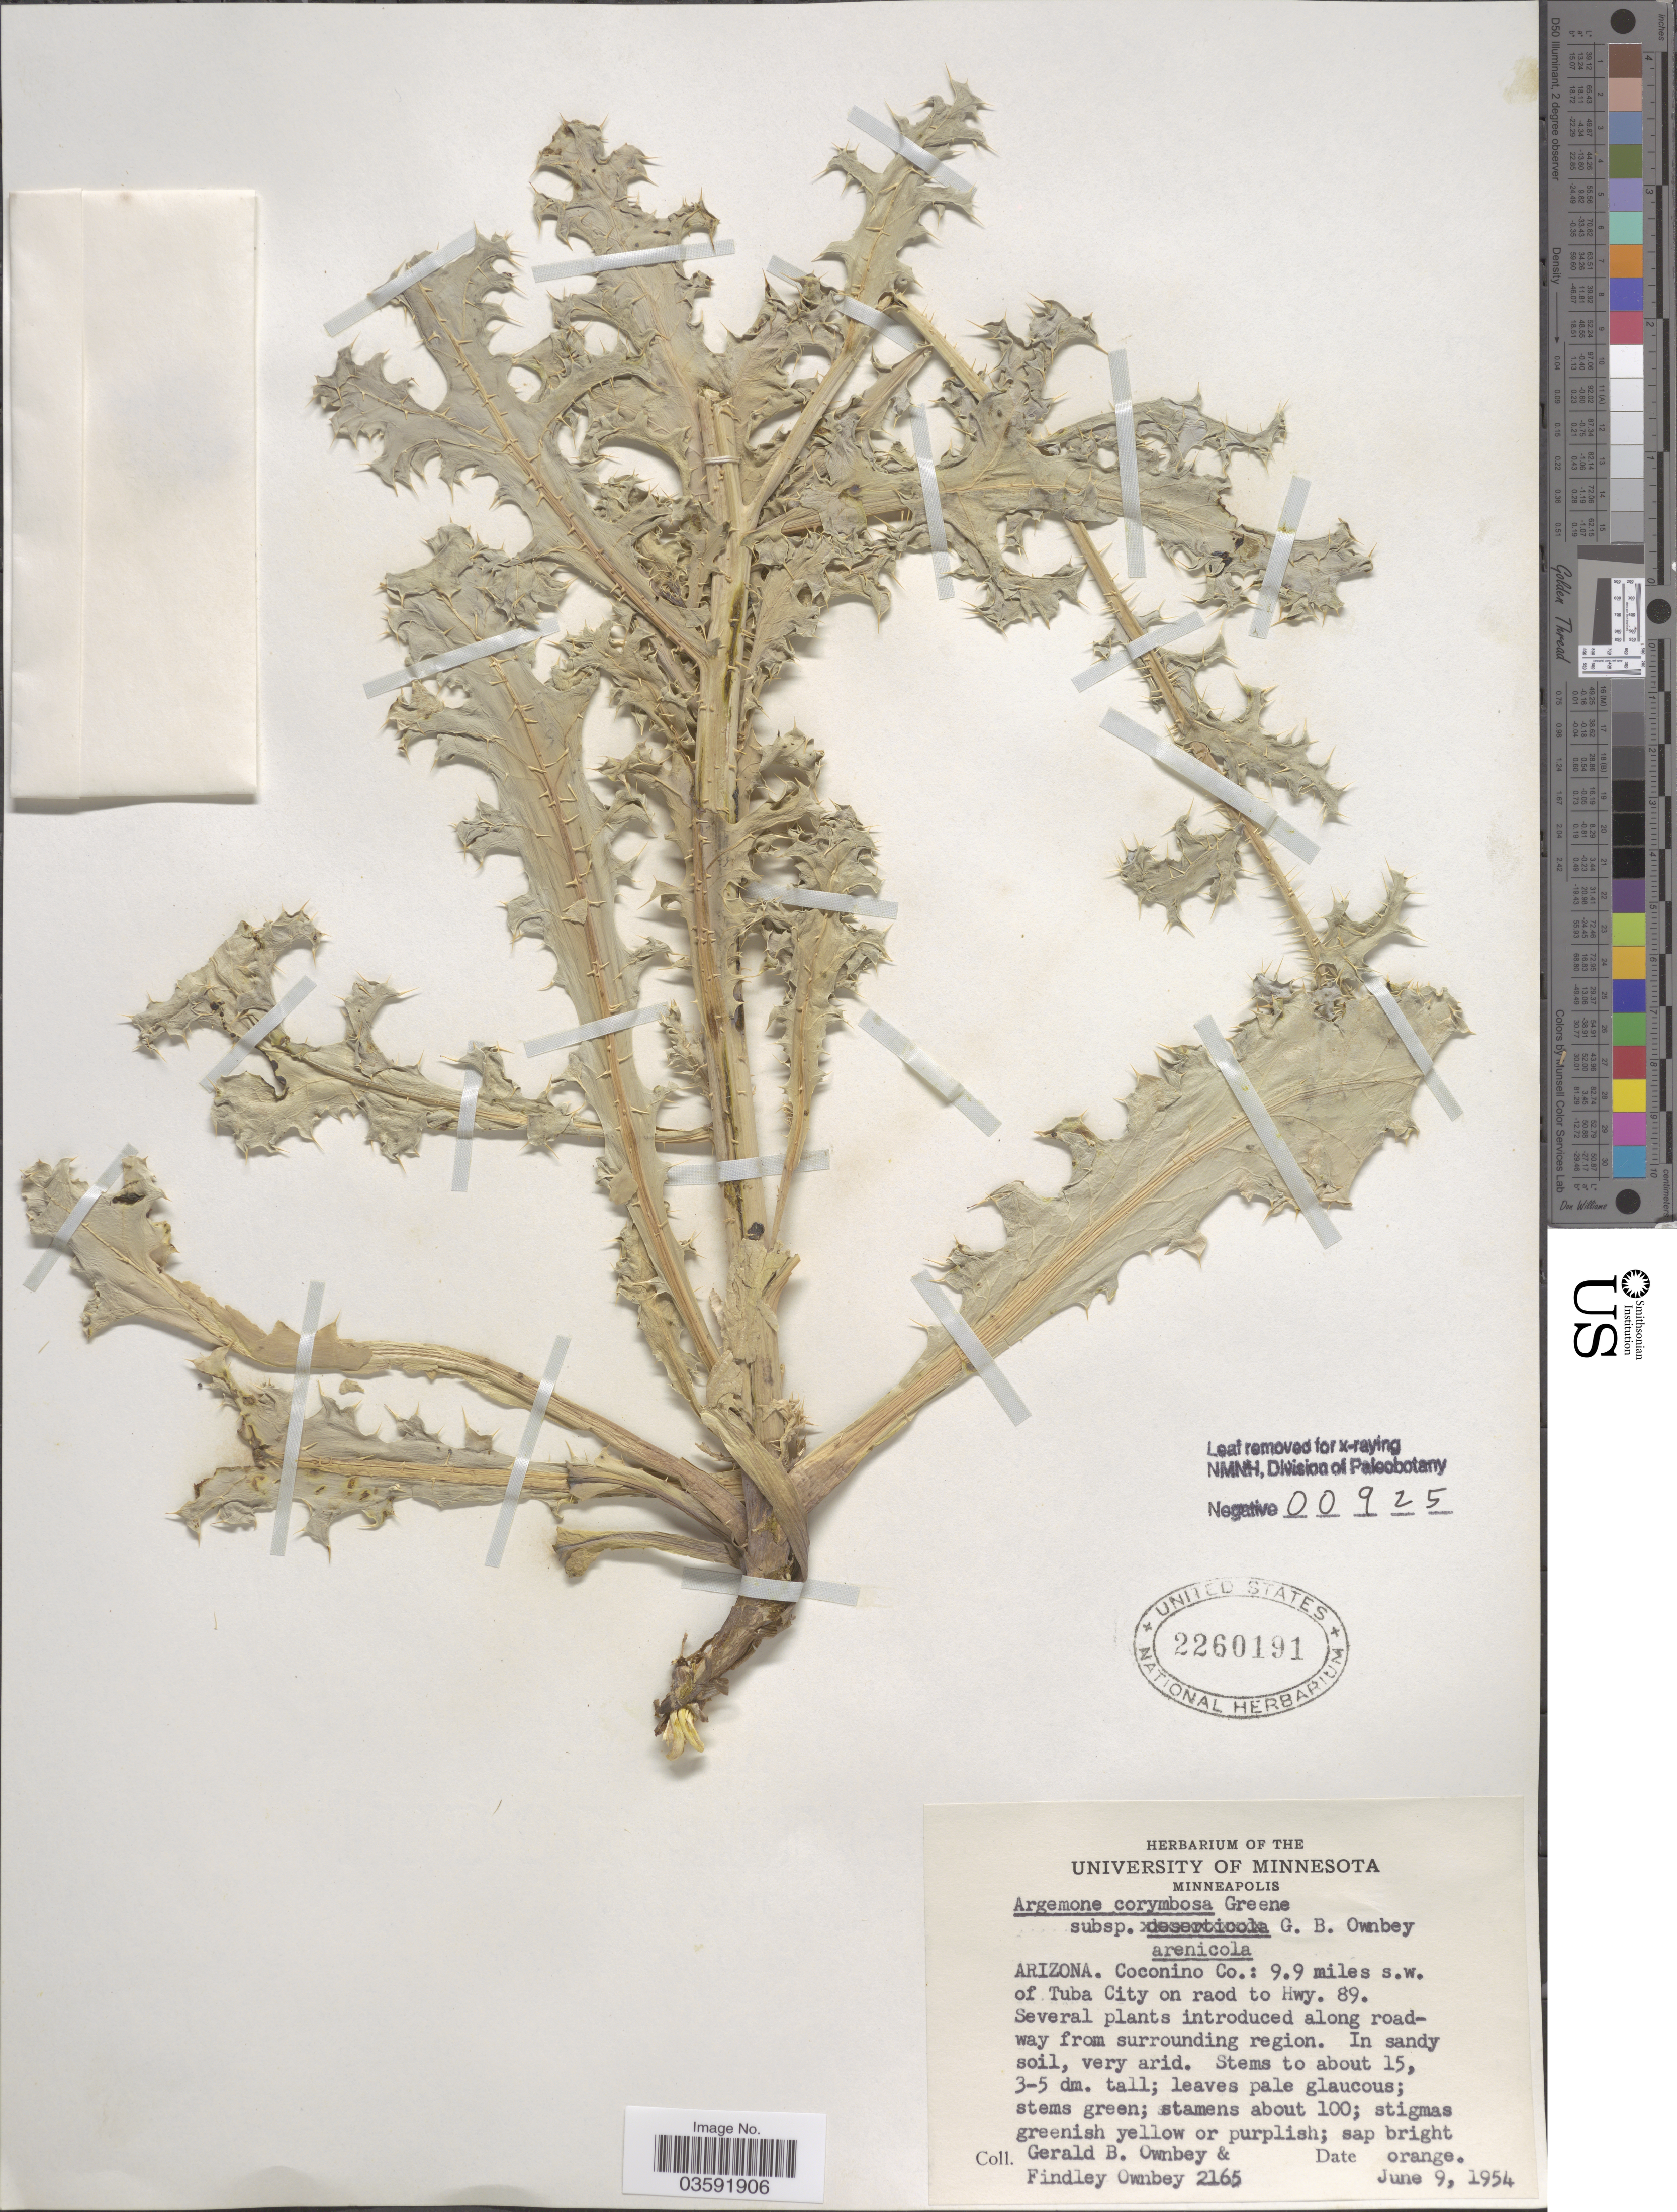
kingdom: Plantae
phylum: Tracheophyta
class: Magnoliopsida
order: Ranunculales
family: Papaveraceae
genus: Argemone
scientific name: Argemone corymbosa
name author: Greene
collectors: G. B. Ownbey & F. Ownbey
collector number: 2165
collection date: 1954-06-09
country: United States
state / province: Arizona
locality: Coconino Co.: 9.9 miles s.w. of Tuba City on road to Hwy. 89.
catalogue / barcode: US 2260191